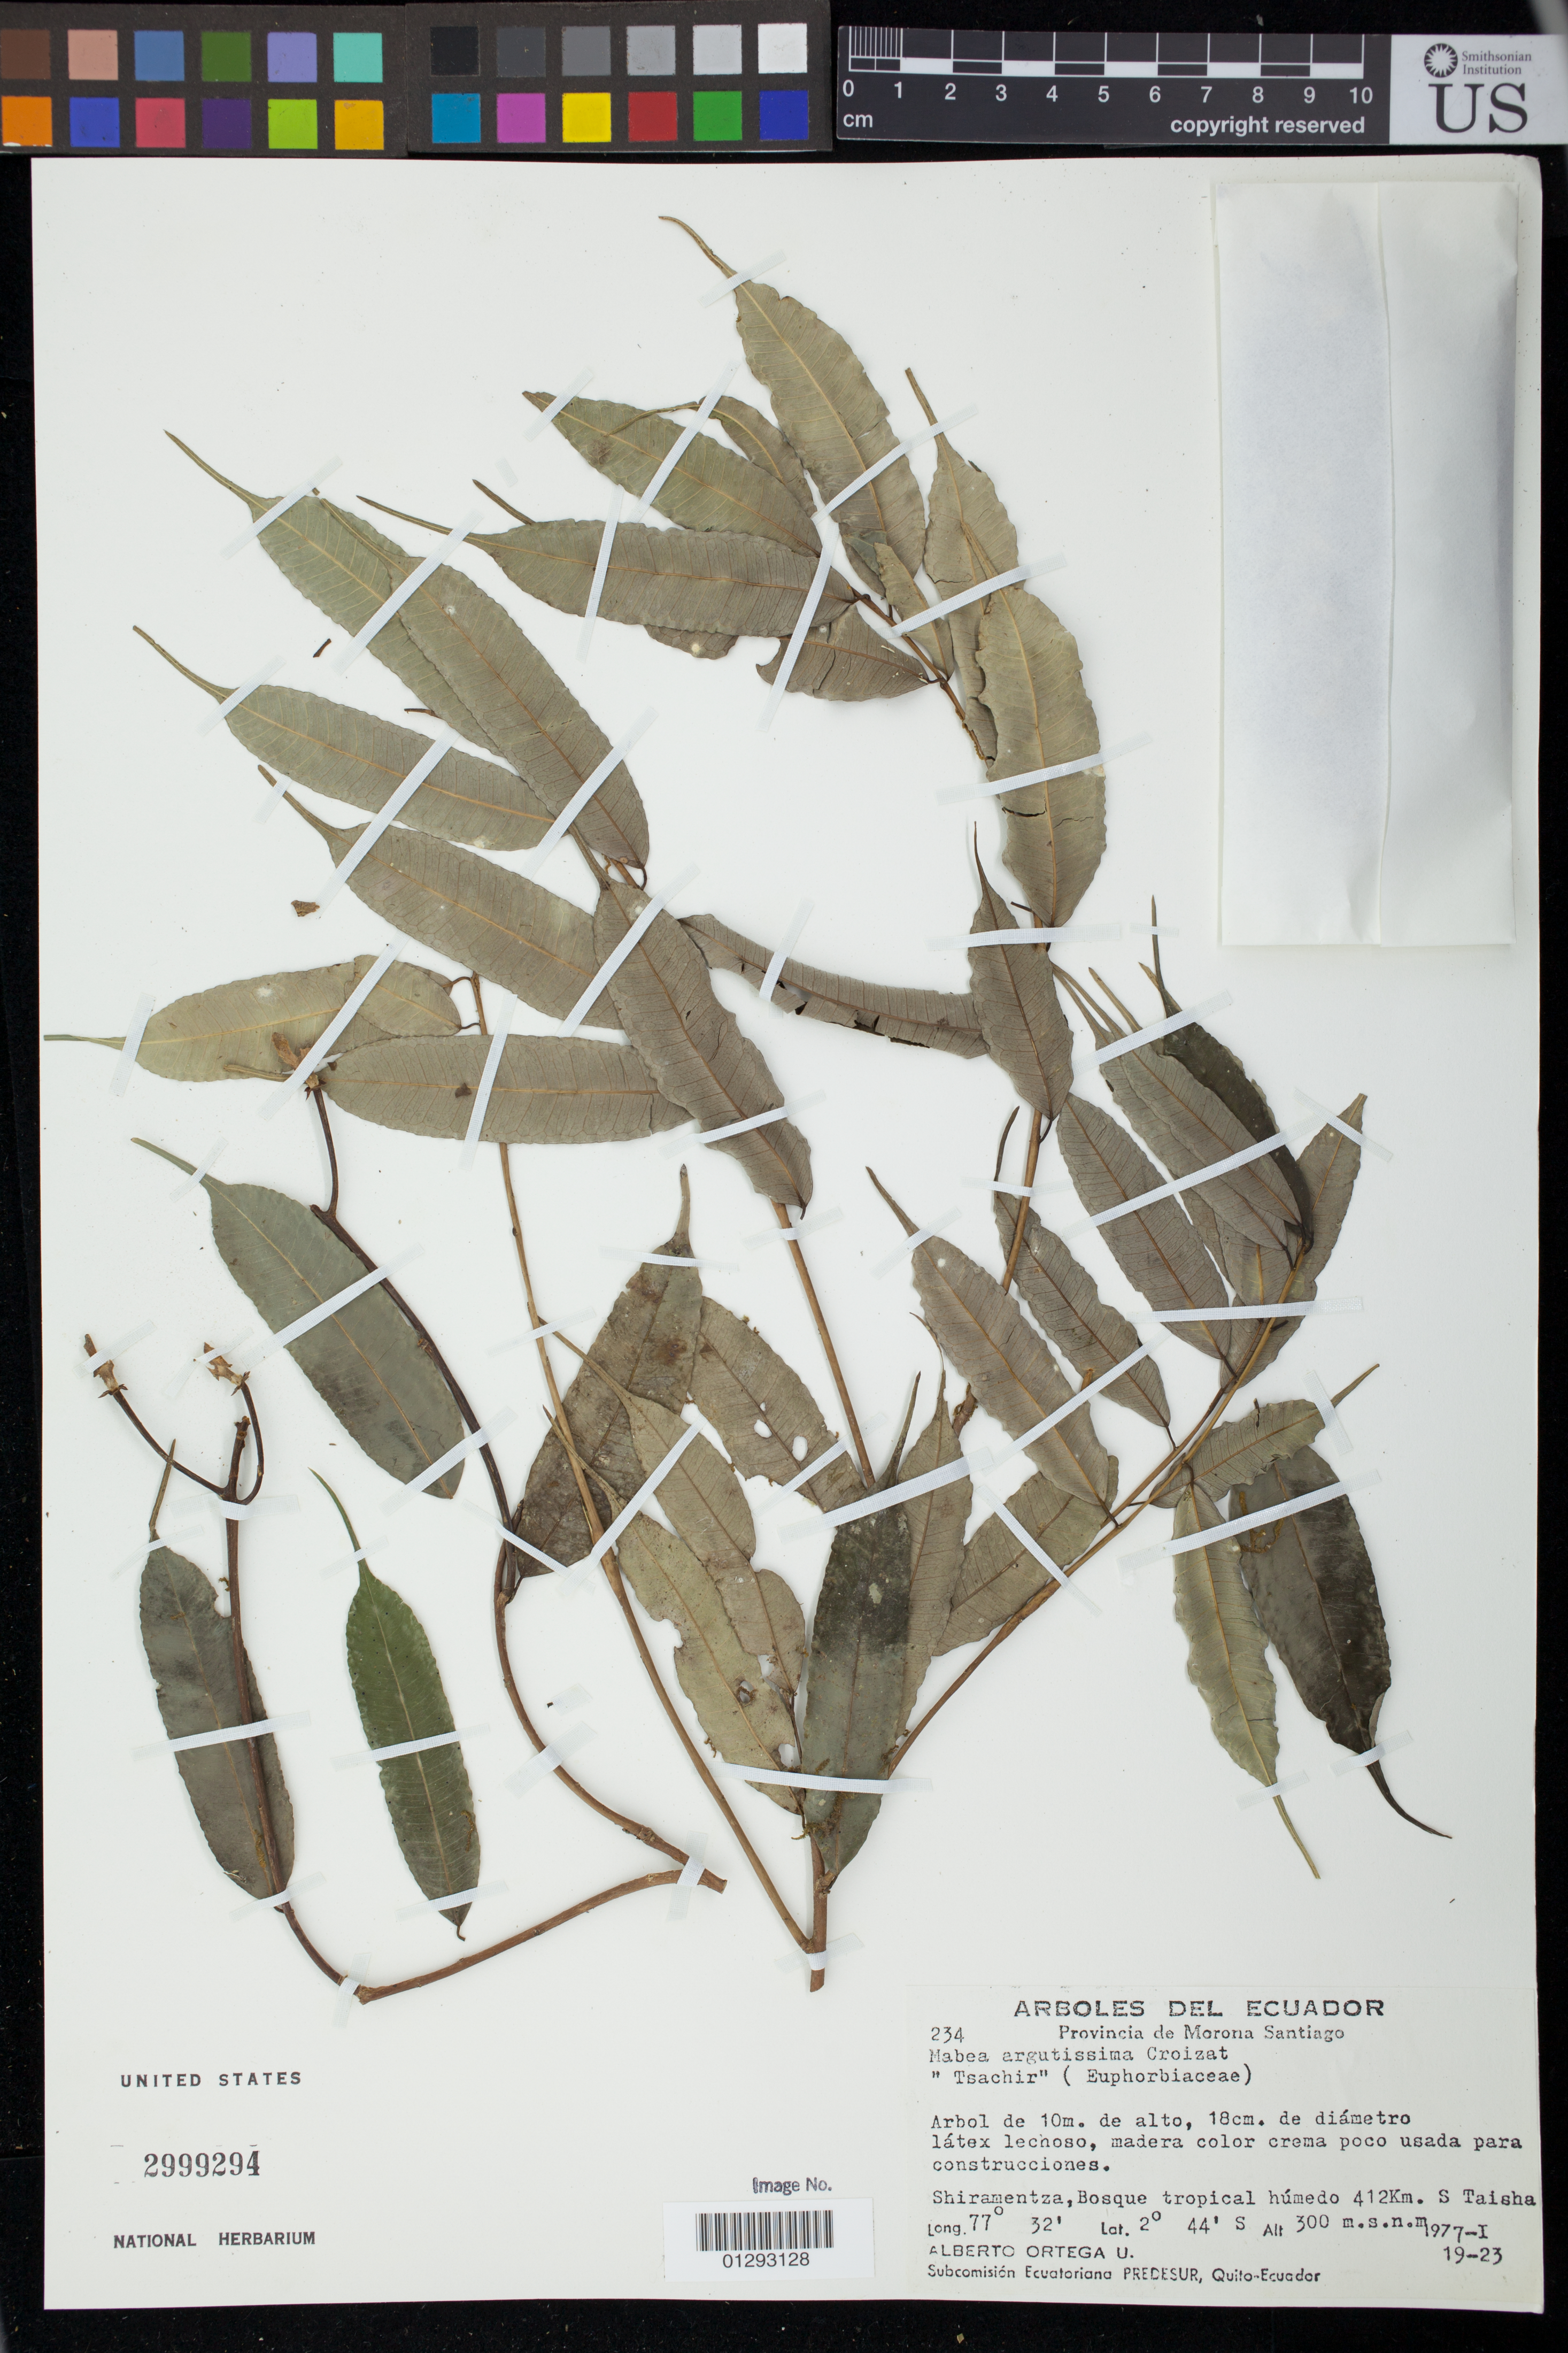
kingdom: Plantae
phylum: Tracheophyta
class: Magnoliopsida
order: Malpighiales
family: Euphorbiaceae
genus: Mabea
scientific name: Mabea angustifolia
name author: Spruce ex Benth.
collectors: A. T. Ortega U.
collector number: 234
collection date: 1977-01-19/1977-01-23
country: Ecuador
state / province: Morona-Santiago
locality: Shiramentza, Bosque tropical húmedo 412Km. S Taisha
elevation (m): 300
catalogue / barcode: US 2999294